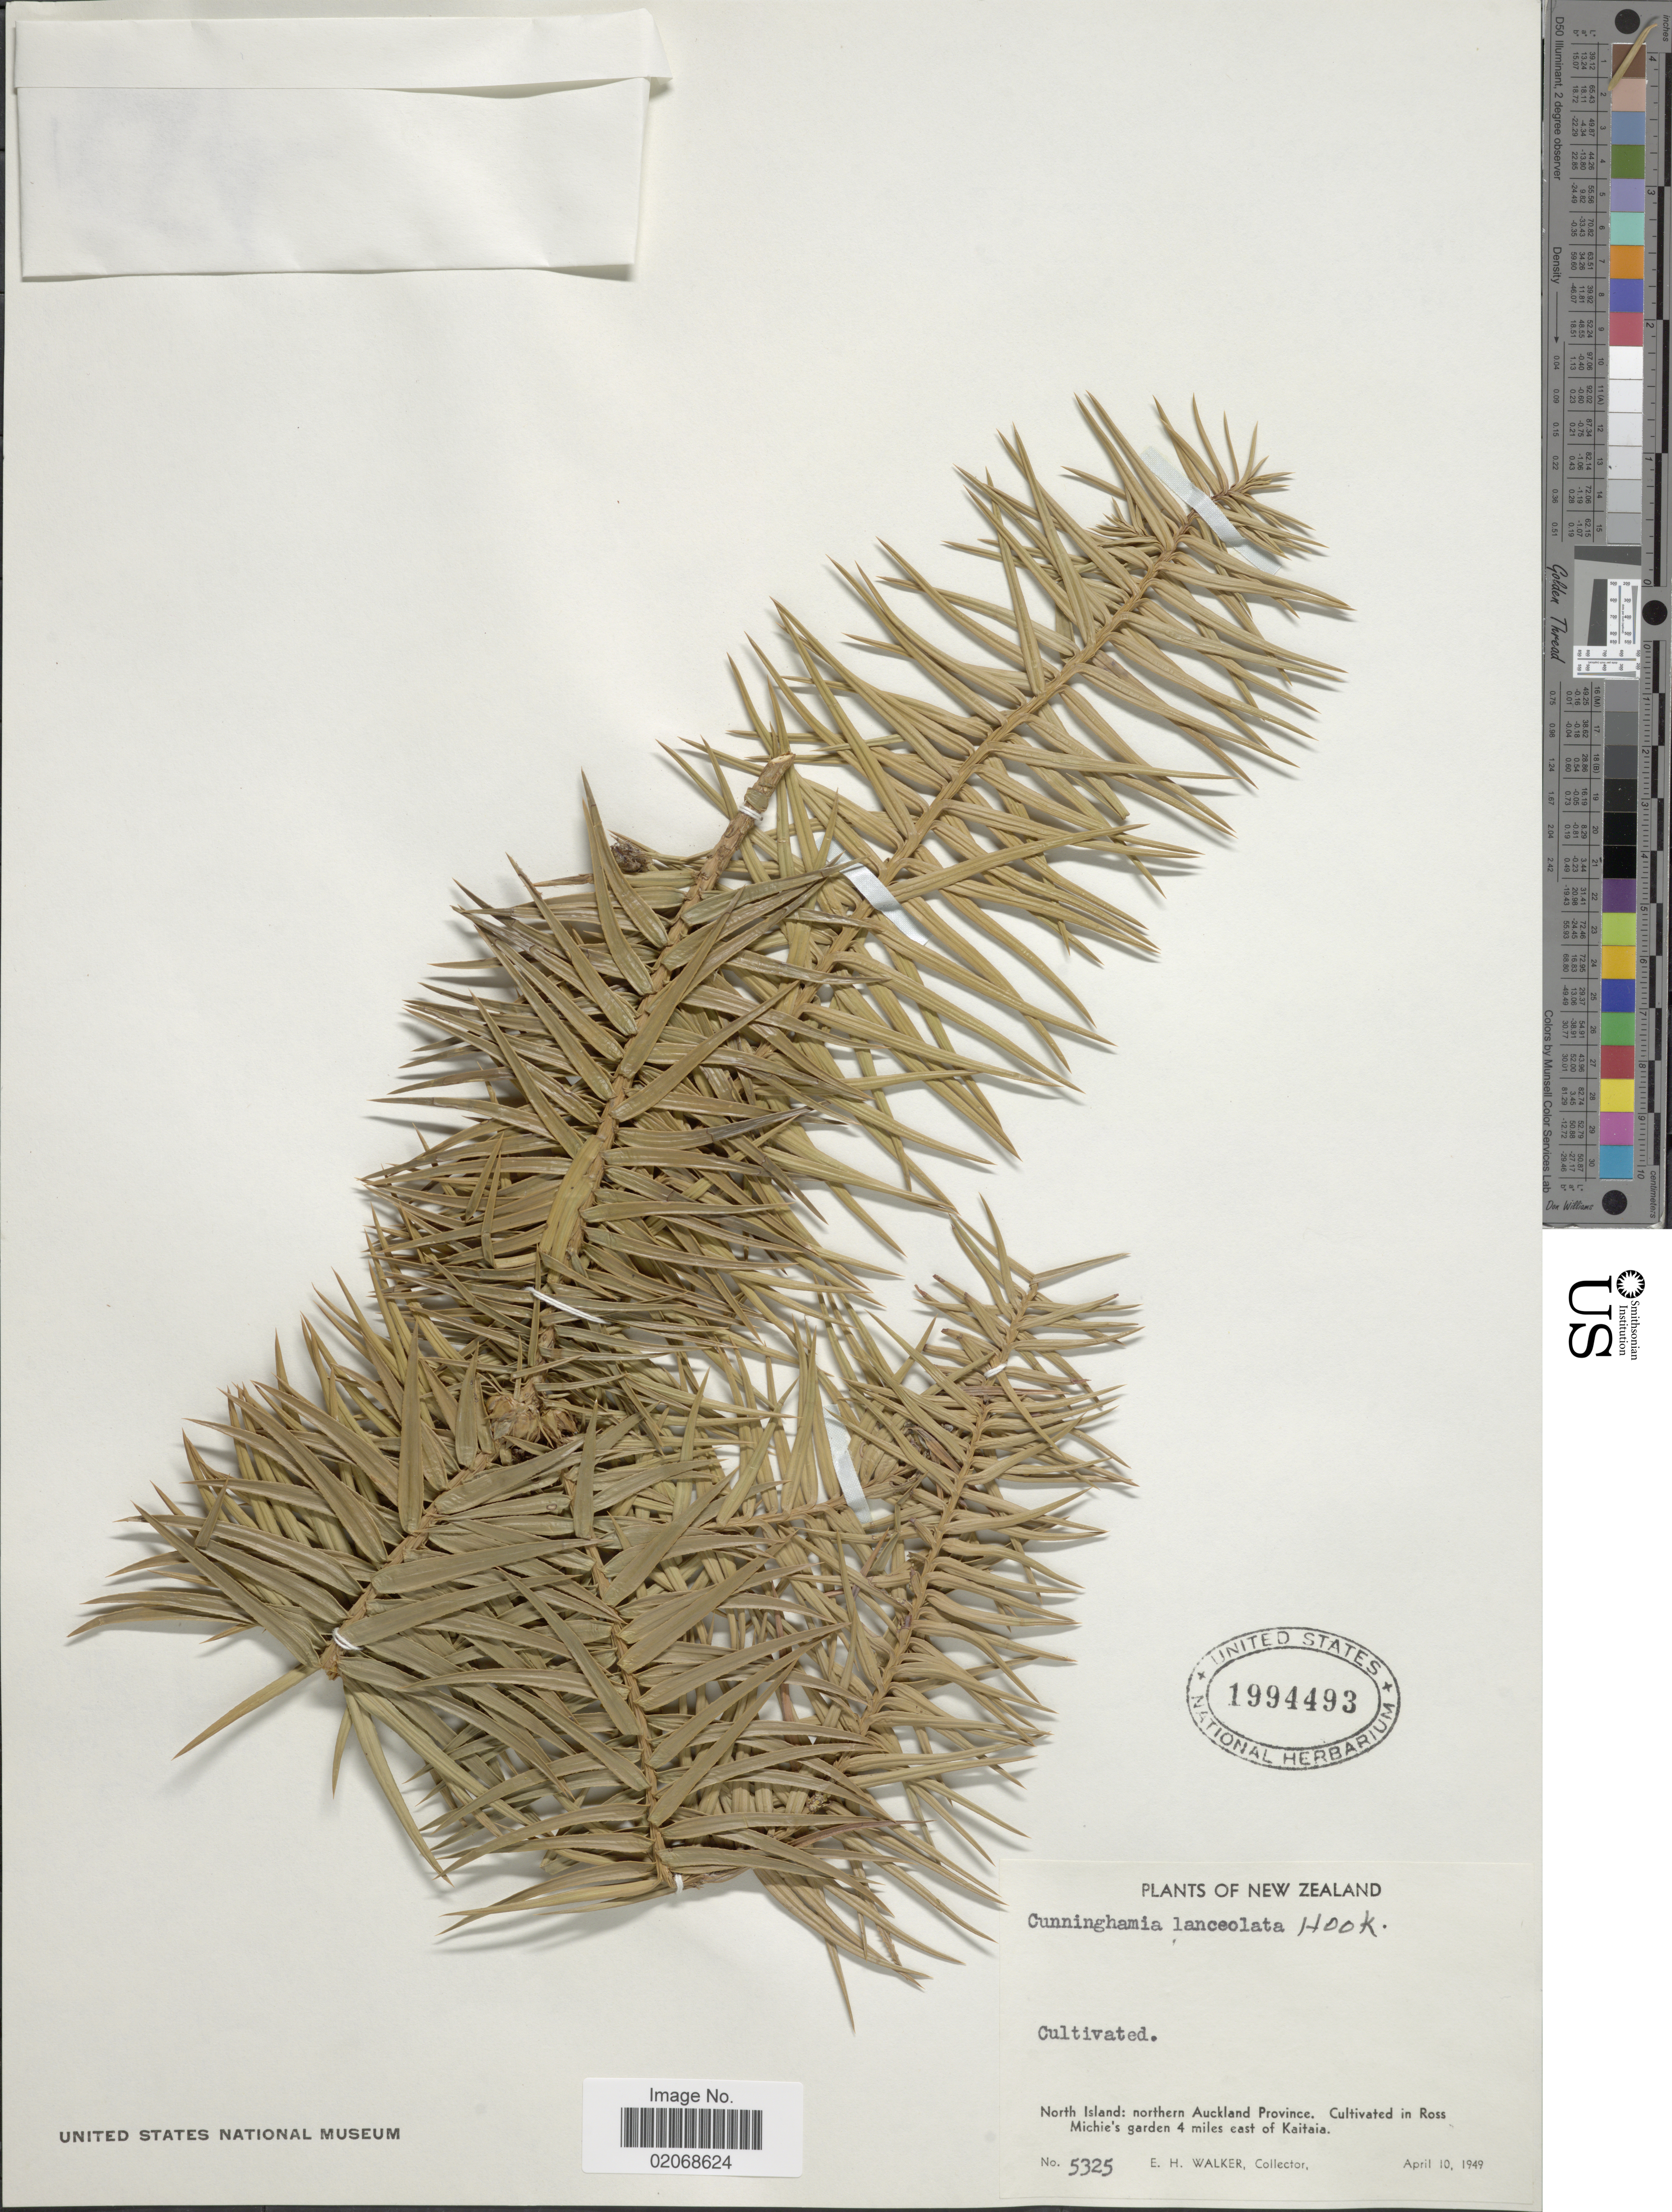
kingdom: Plantae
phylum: Tracheophyta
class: Pinopsida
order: Pinales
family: Cupressaceae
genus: Cunninghamia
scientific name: Cunninghamia lanceolata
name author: (Lamb.) Hook.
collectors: E. H. Walker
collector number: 5325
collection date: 1949-04-10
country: New Zealand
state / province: Auckland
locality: North Island: northern Auckland Province, in Ross Michie's garden 4 miles east of Kaitaia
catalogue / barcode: US 19944931